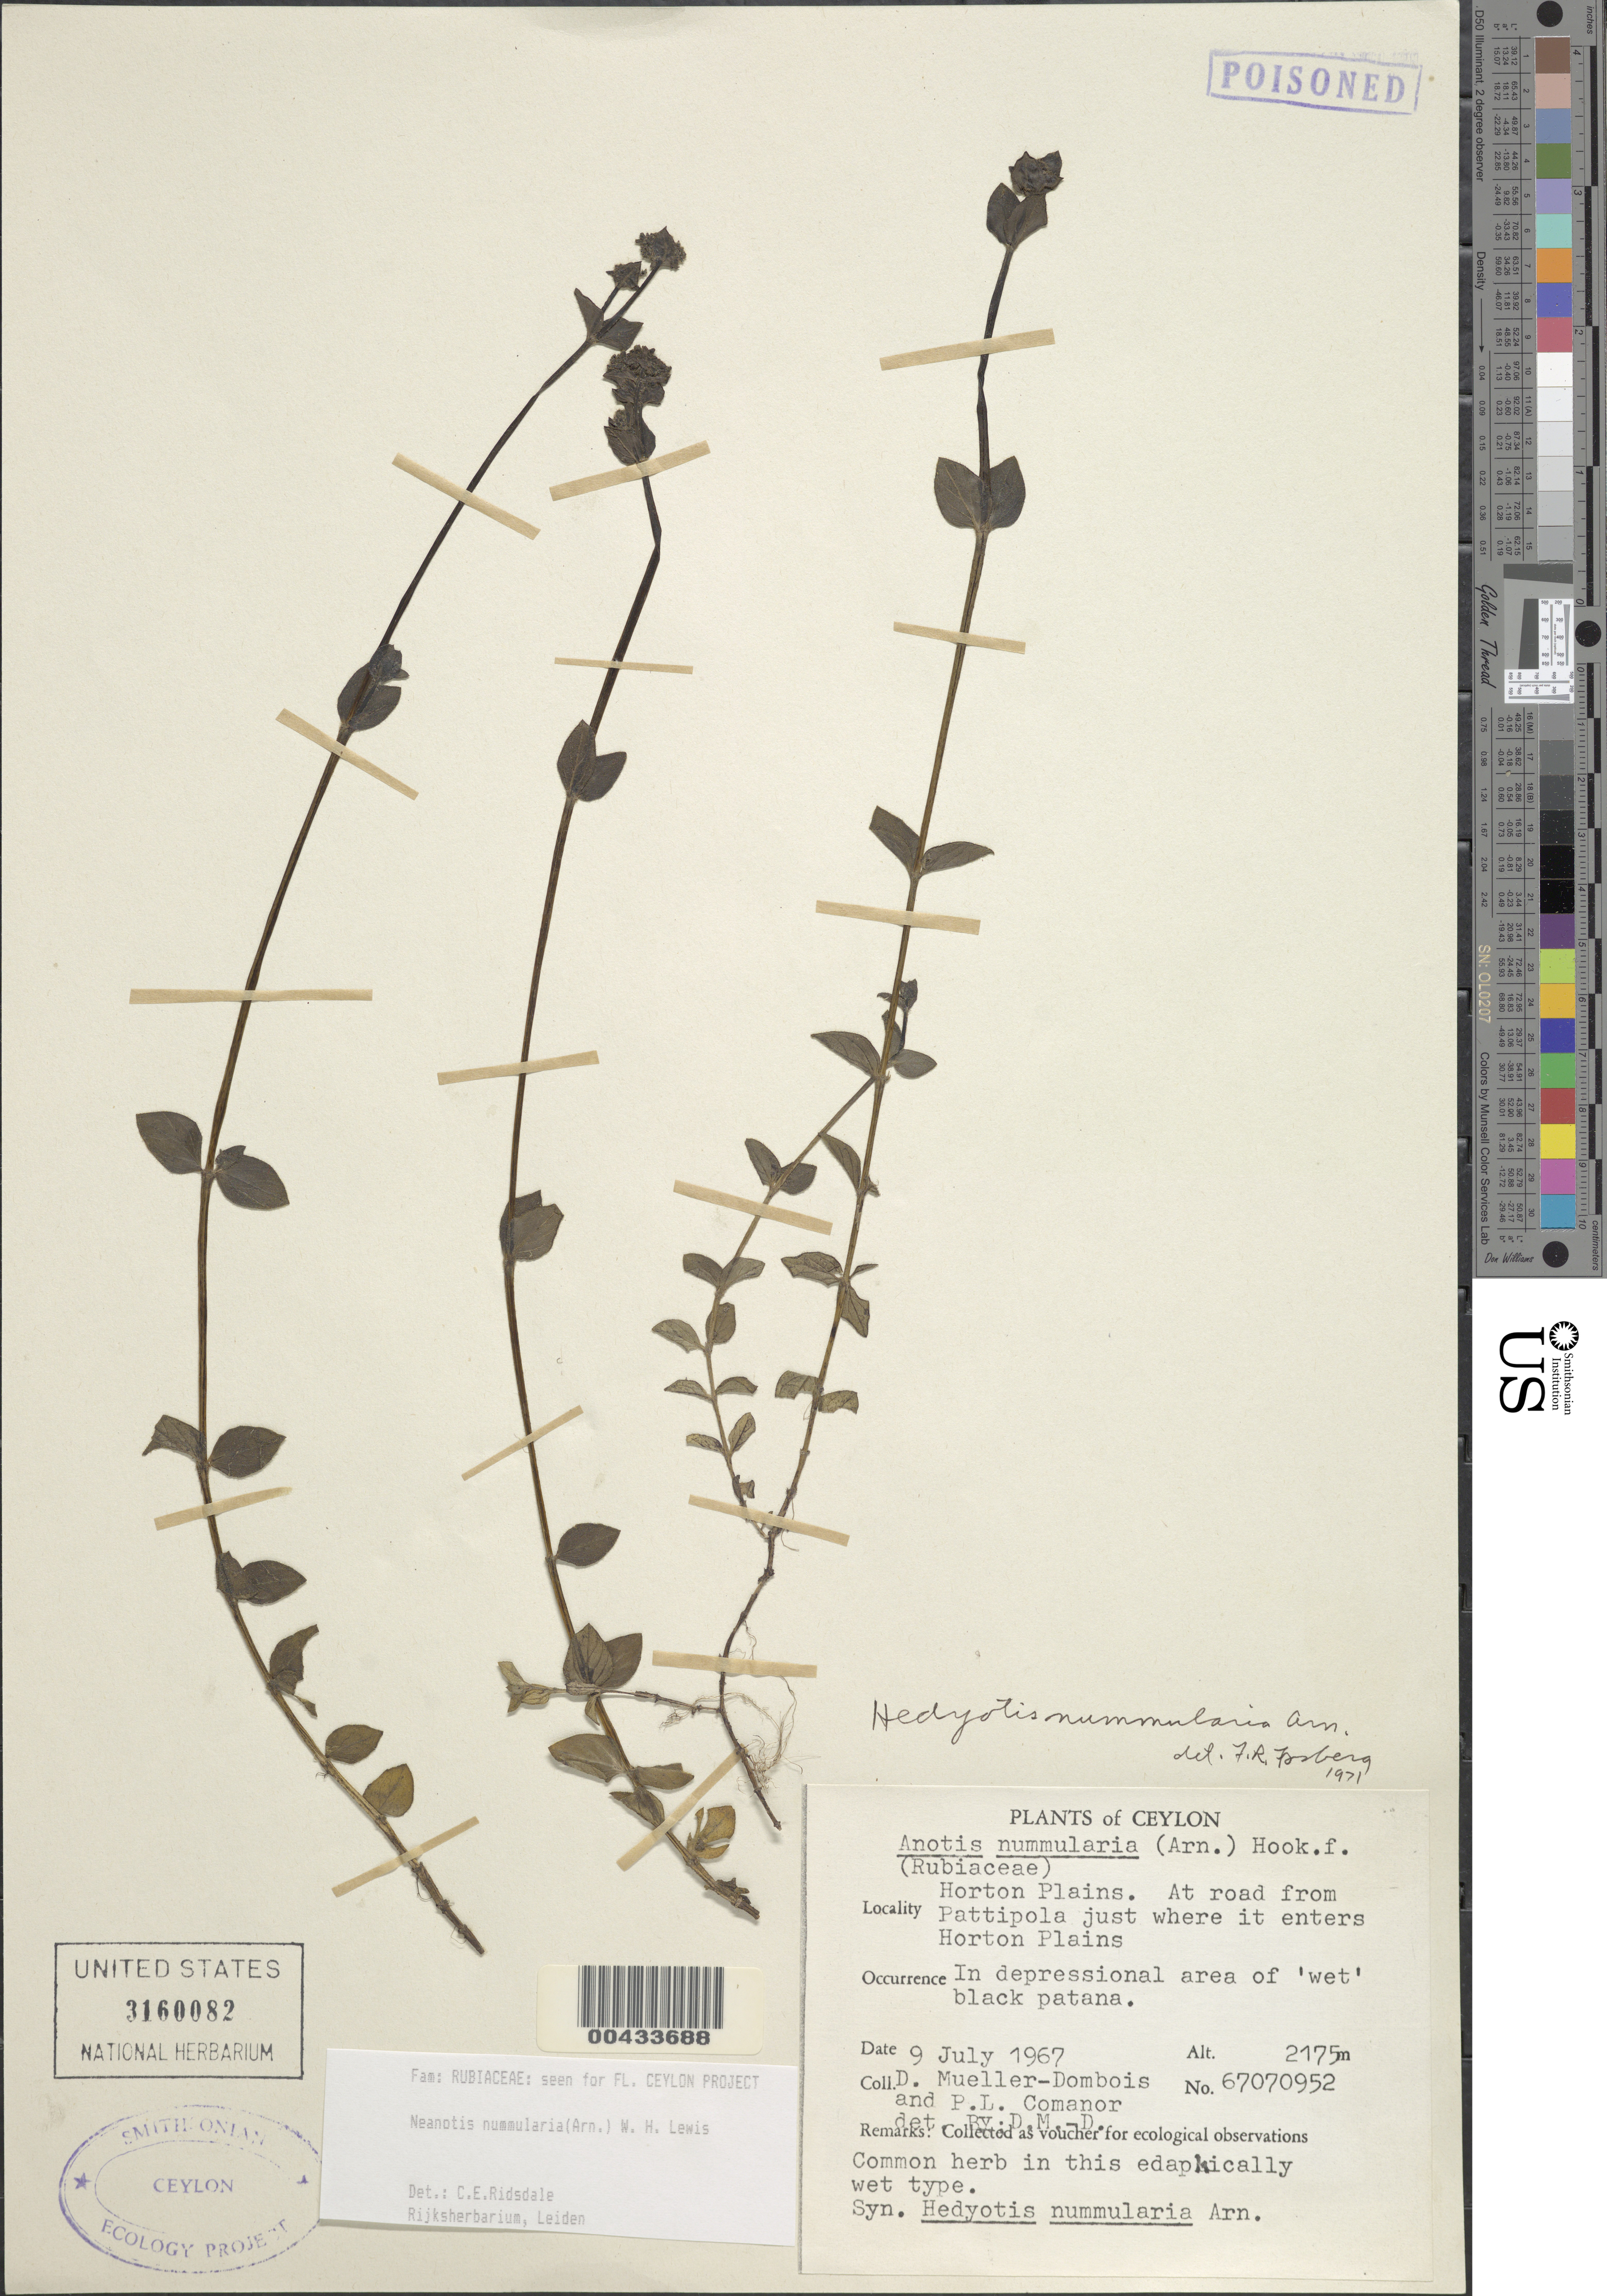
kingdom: Plantae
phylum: Tracheophyta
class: Magnoliopsida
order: Gentianales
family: Rubiaceae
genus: Neanotis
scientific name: Neanotis nummularia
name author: (Arn.) W.H. Lewis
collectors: D. Mueller-Dombois & P. Comanor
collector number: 67070952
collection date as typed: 09 Jul 1967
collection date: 1967-07-09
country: Sri Lanka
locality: Horton Plains, at rd from Pattipola just where it enters Horton Plains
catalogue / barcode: US 3160082